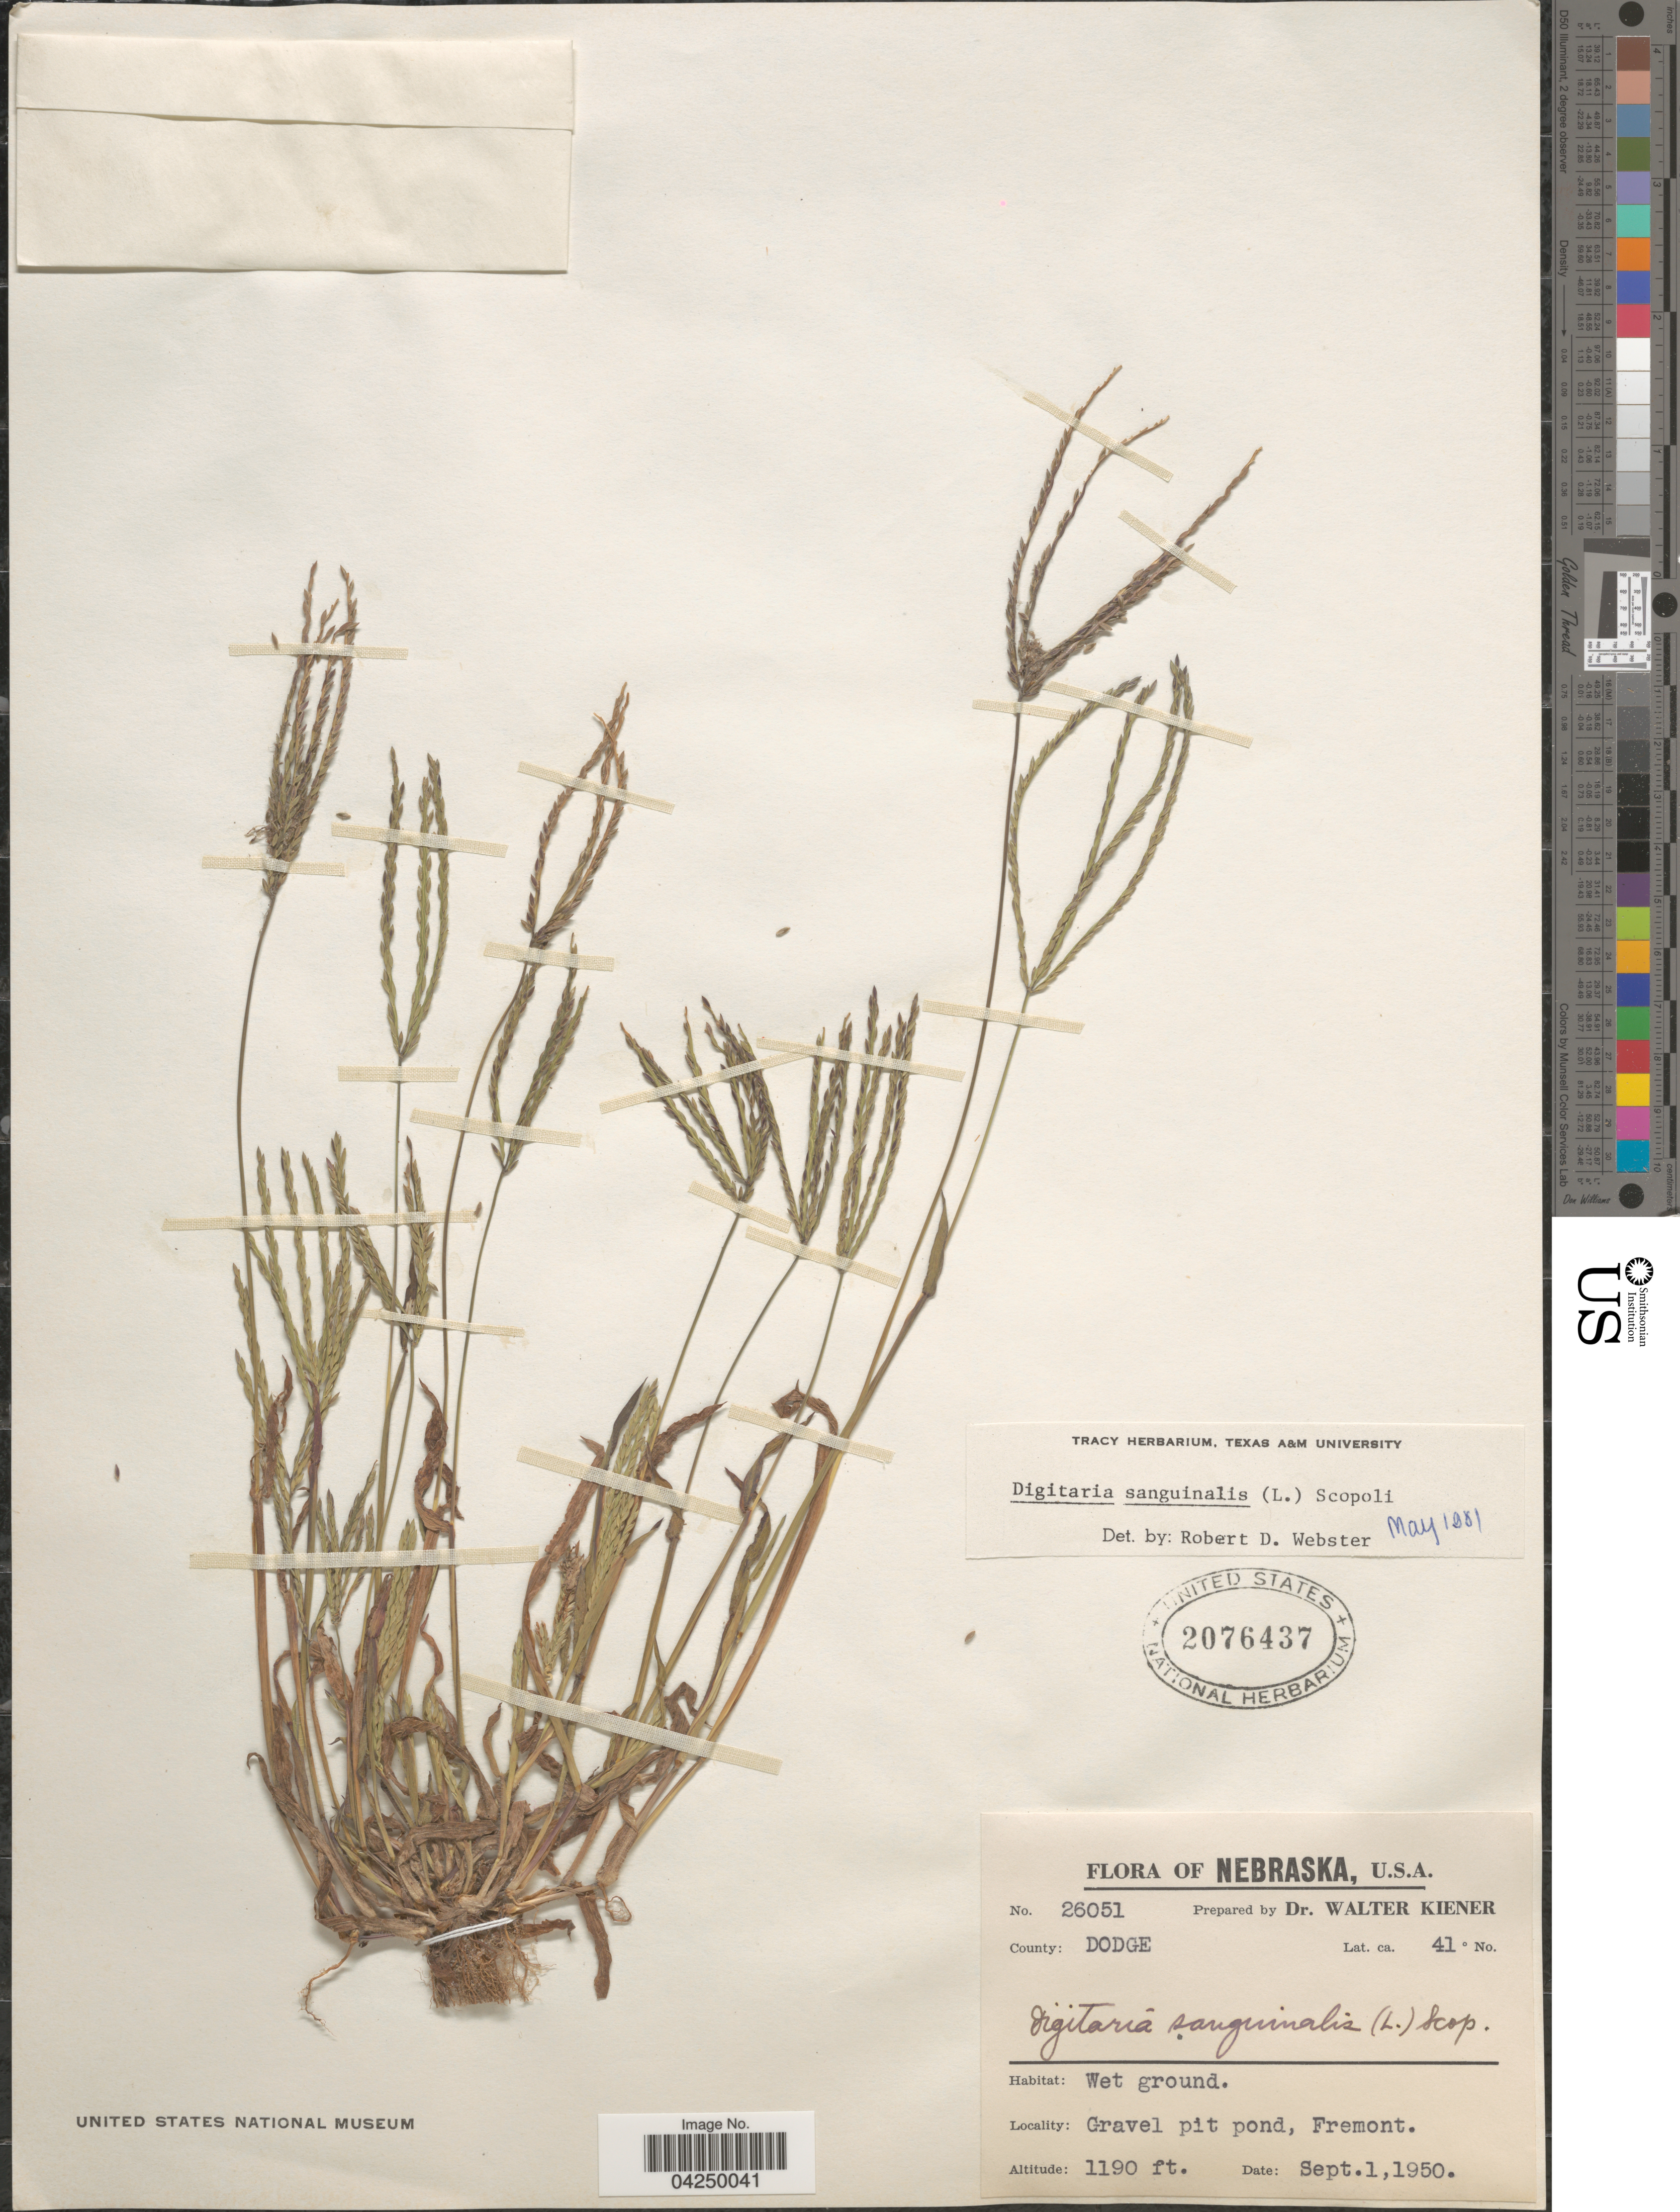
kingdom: Plantae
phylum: Tracheophyta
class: Liliopsida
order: Poales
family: Poaceae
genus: Digitaria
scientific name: Digitaria sanguinalis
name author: (L.) Scop.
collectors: W. Kiener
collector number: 26051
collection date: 1950-09-01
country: United States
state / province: Nebraska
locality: County: Dodge. Gravel pit pond, Fremont.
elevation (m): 363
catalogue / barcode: US 2076437